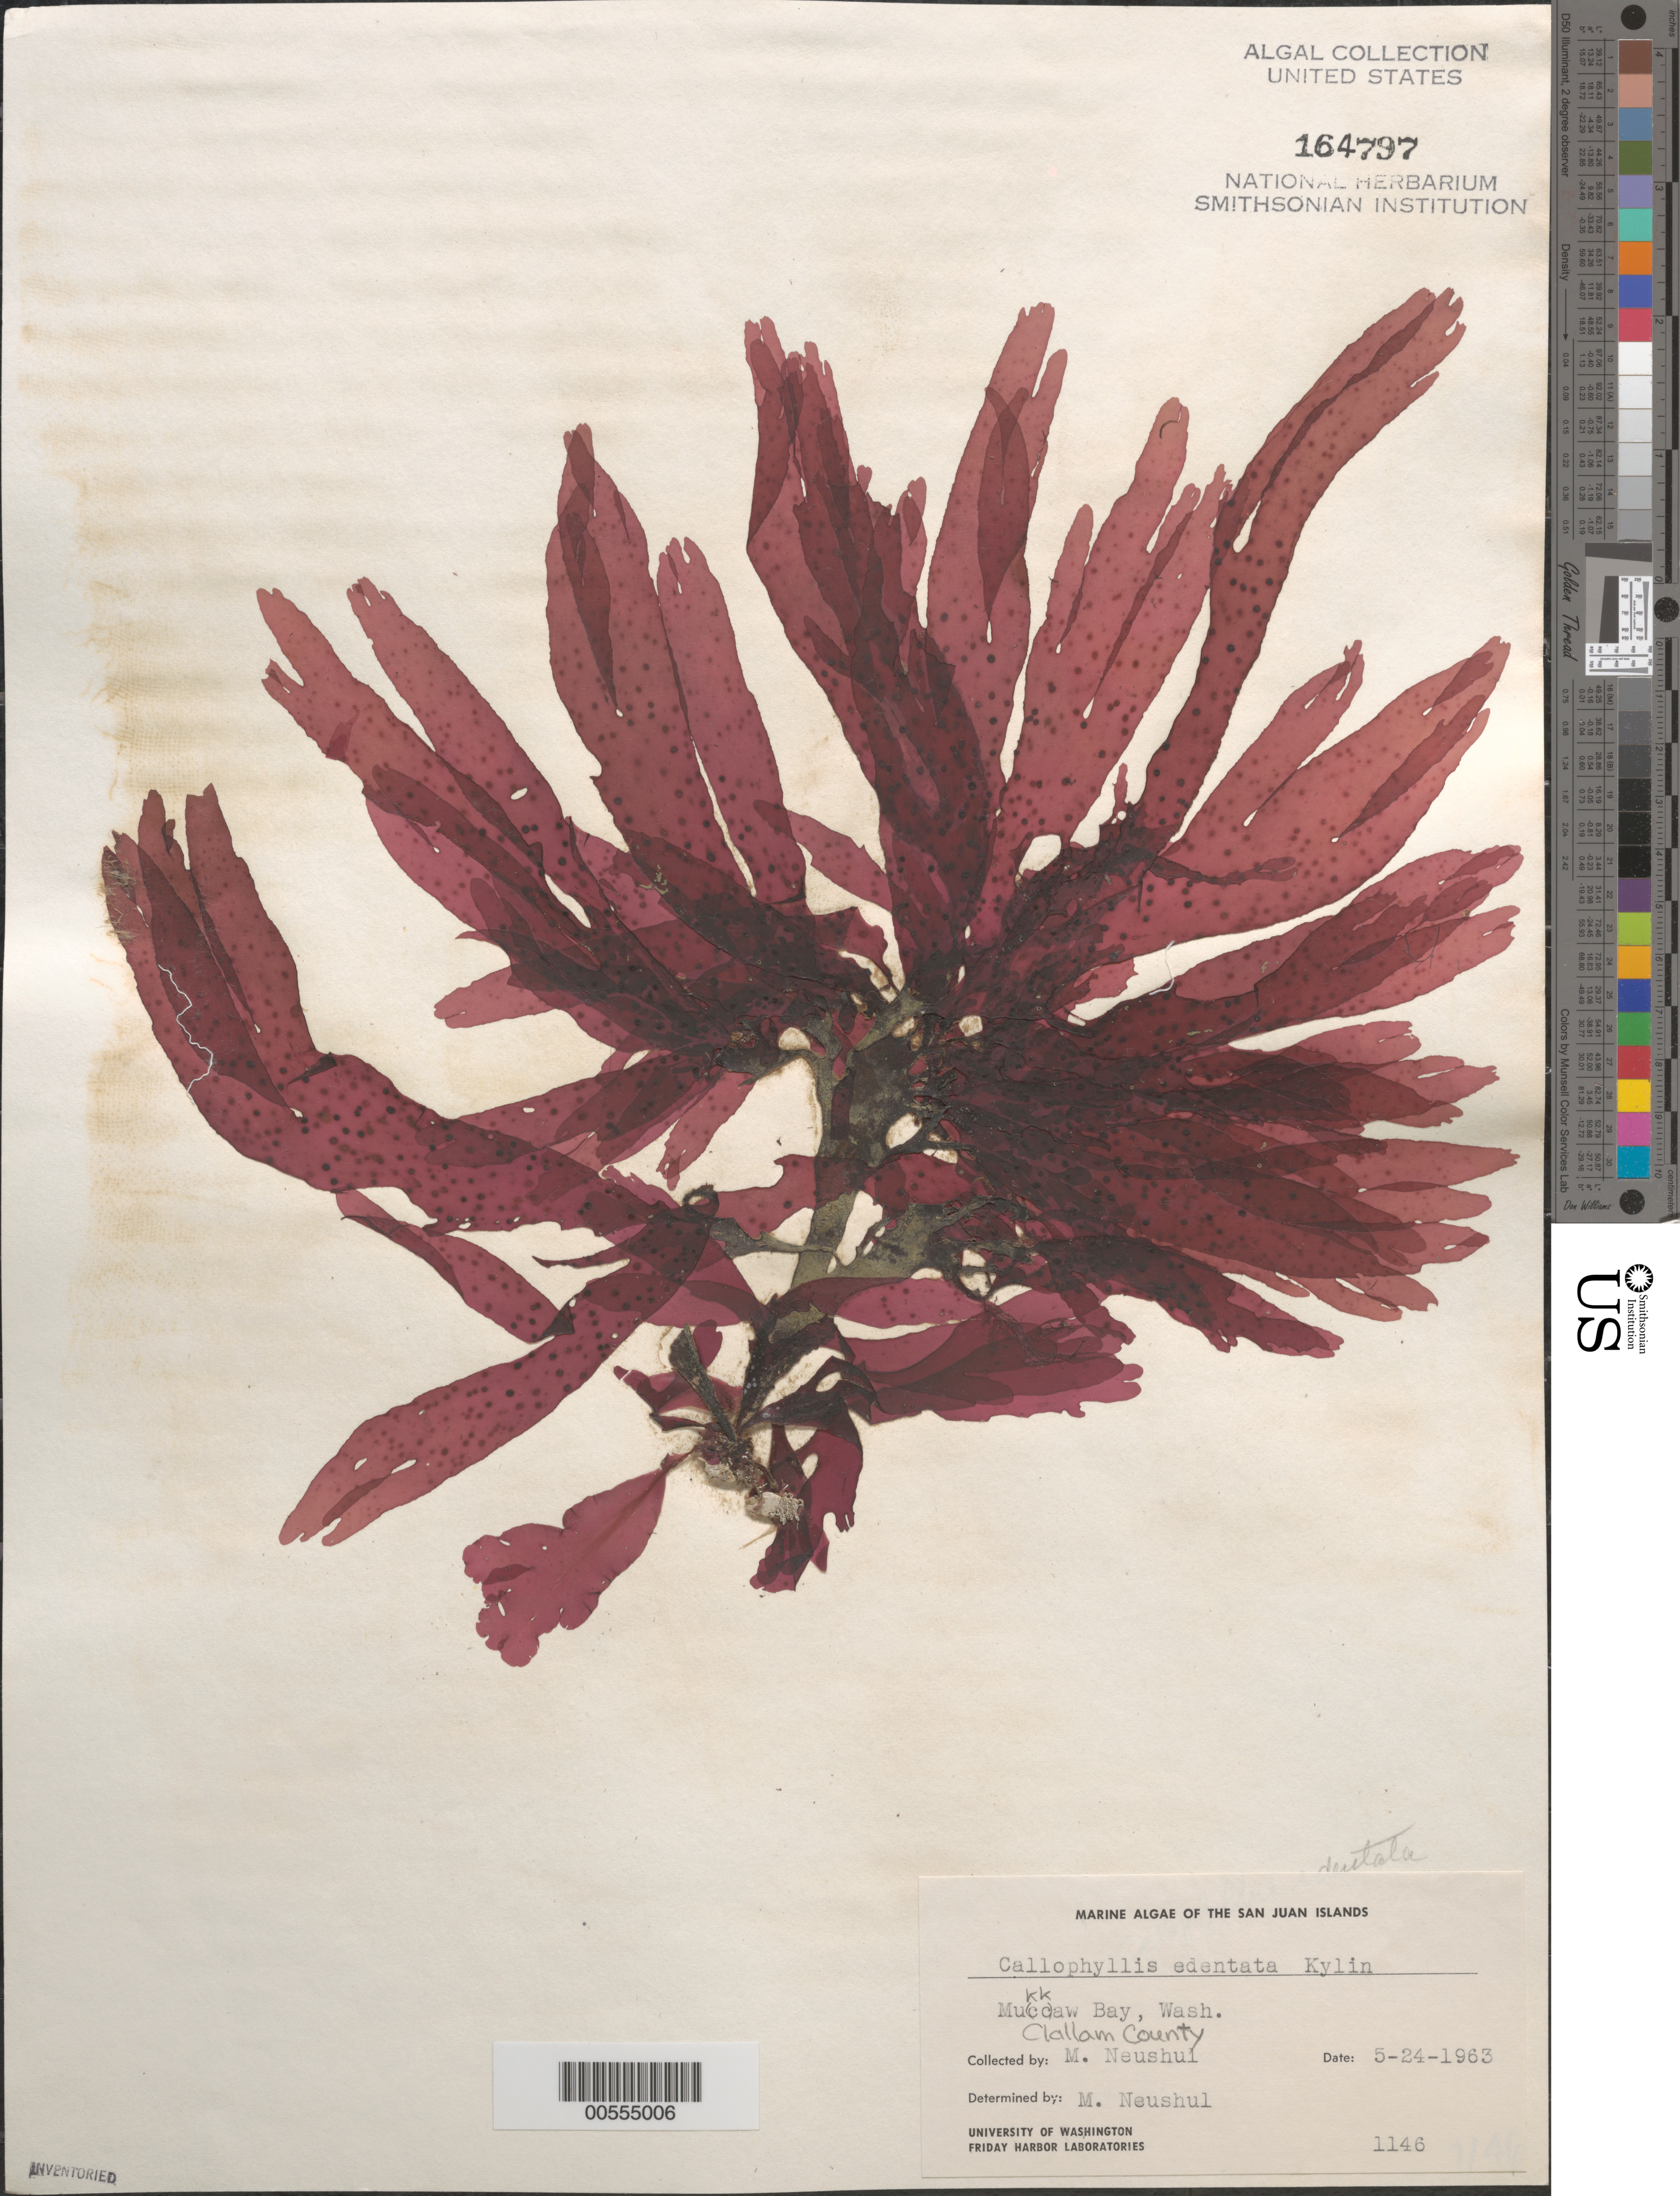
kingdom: Plantae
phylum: Rhodophyta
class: Florideophyceae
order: Gigartinales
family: Kallymeniaceae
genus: Callophyllis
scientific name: Callophyllis edentata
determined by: Neushul, M.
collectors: M. Neushul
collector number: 1146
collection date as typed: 24 May 1963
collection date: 1963-05-24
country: United States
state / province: Washington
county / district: Clallam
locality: Mukkaw Bay (Muccaw Bay)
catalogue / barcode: US 164797